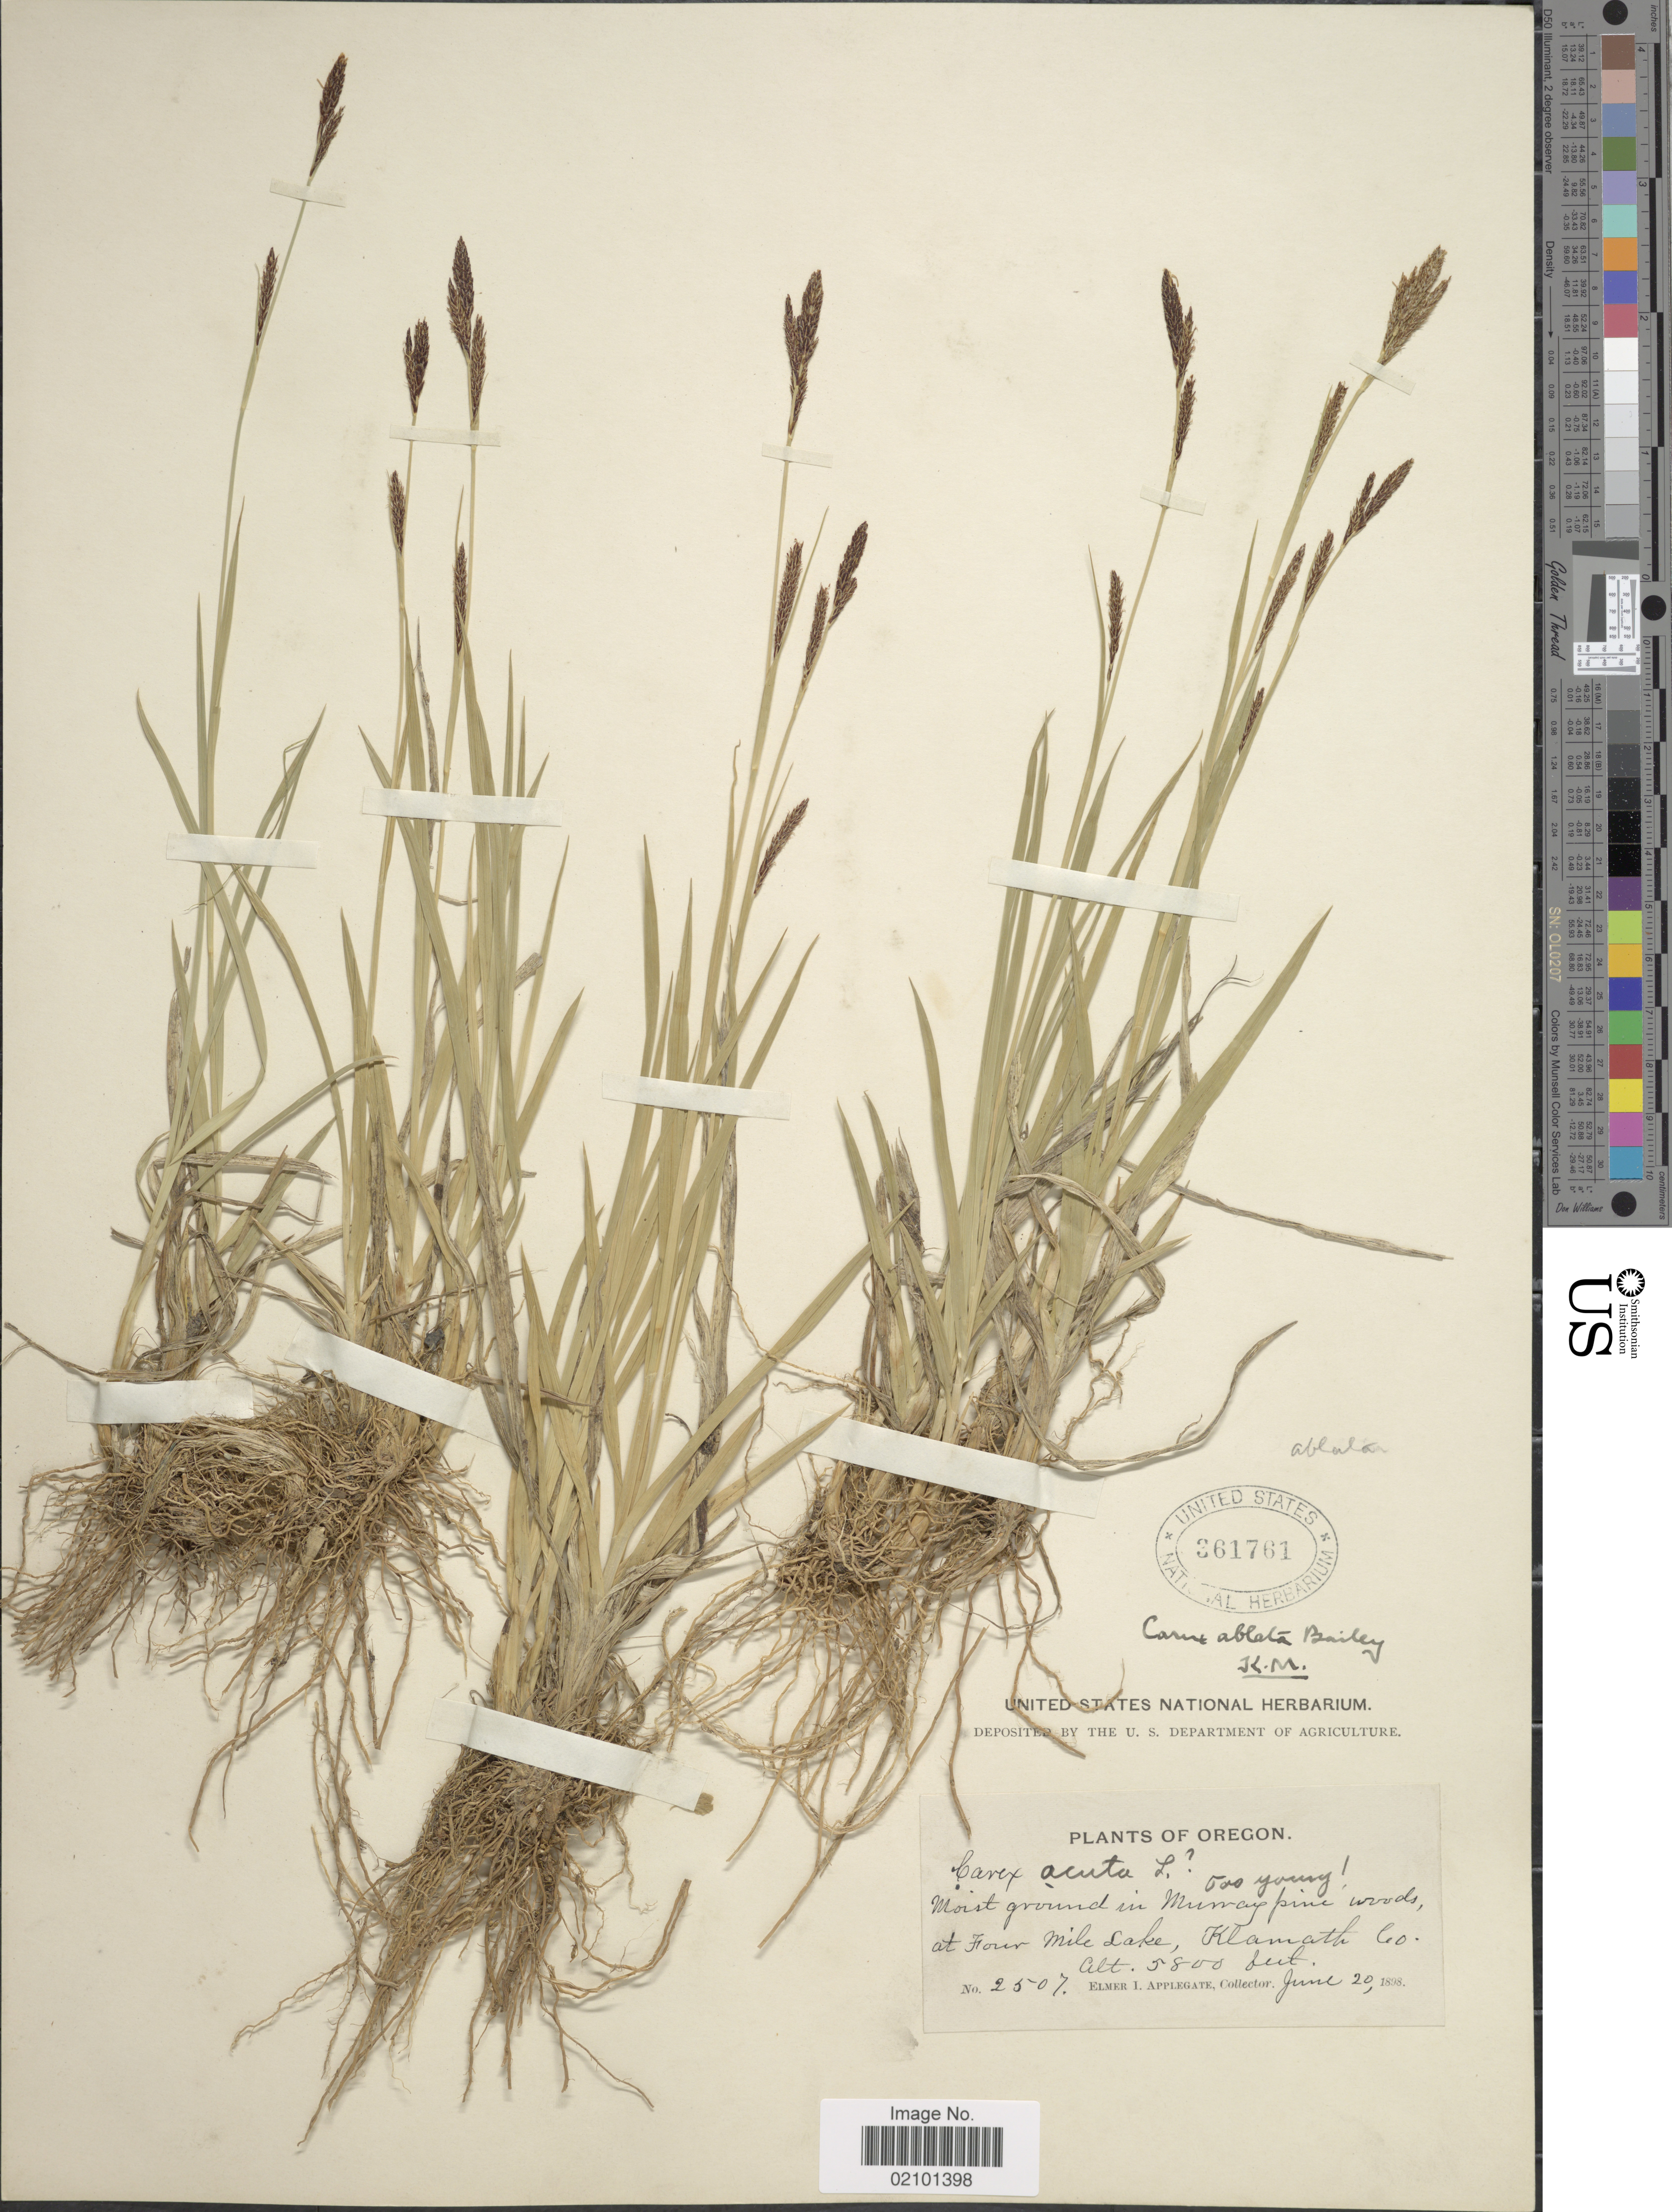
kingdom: Plantae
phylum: Tracheophyta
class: Liliopsida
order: Poales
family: Cyperaceae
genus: Carex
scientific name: Carex ablata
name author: L.H. Bailey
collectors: E. I. Applegate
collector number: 2507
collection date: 1898-06-20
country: United States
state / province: Oregon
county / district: Klamath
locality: Moist ground in Muway pine woods, at Four Mile Lake, Klamath Co.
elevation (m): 1768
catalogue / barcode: US 361761